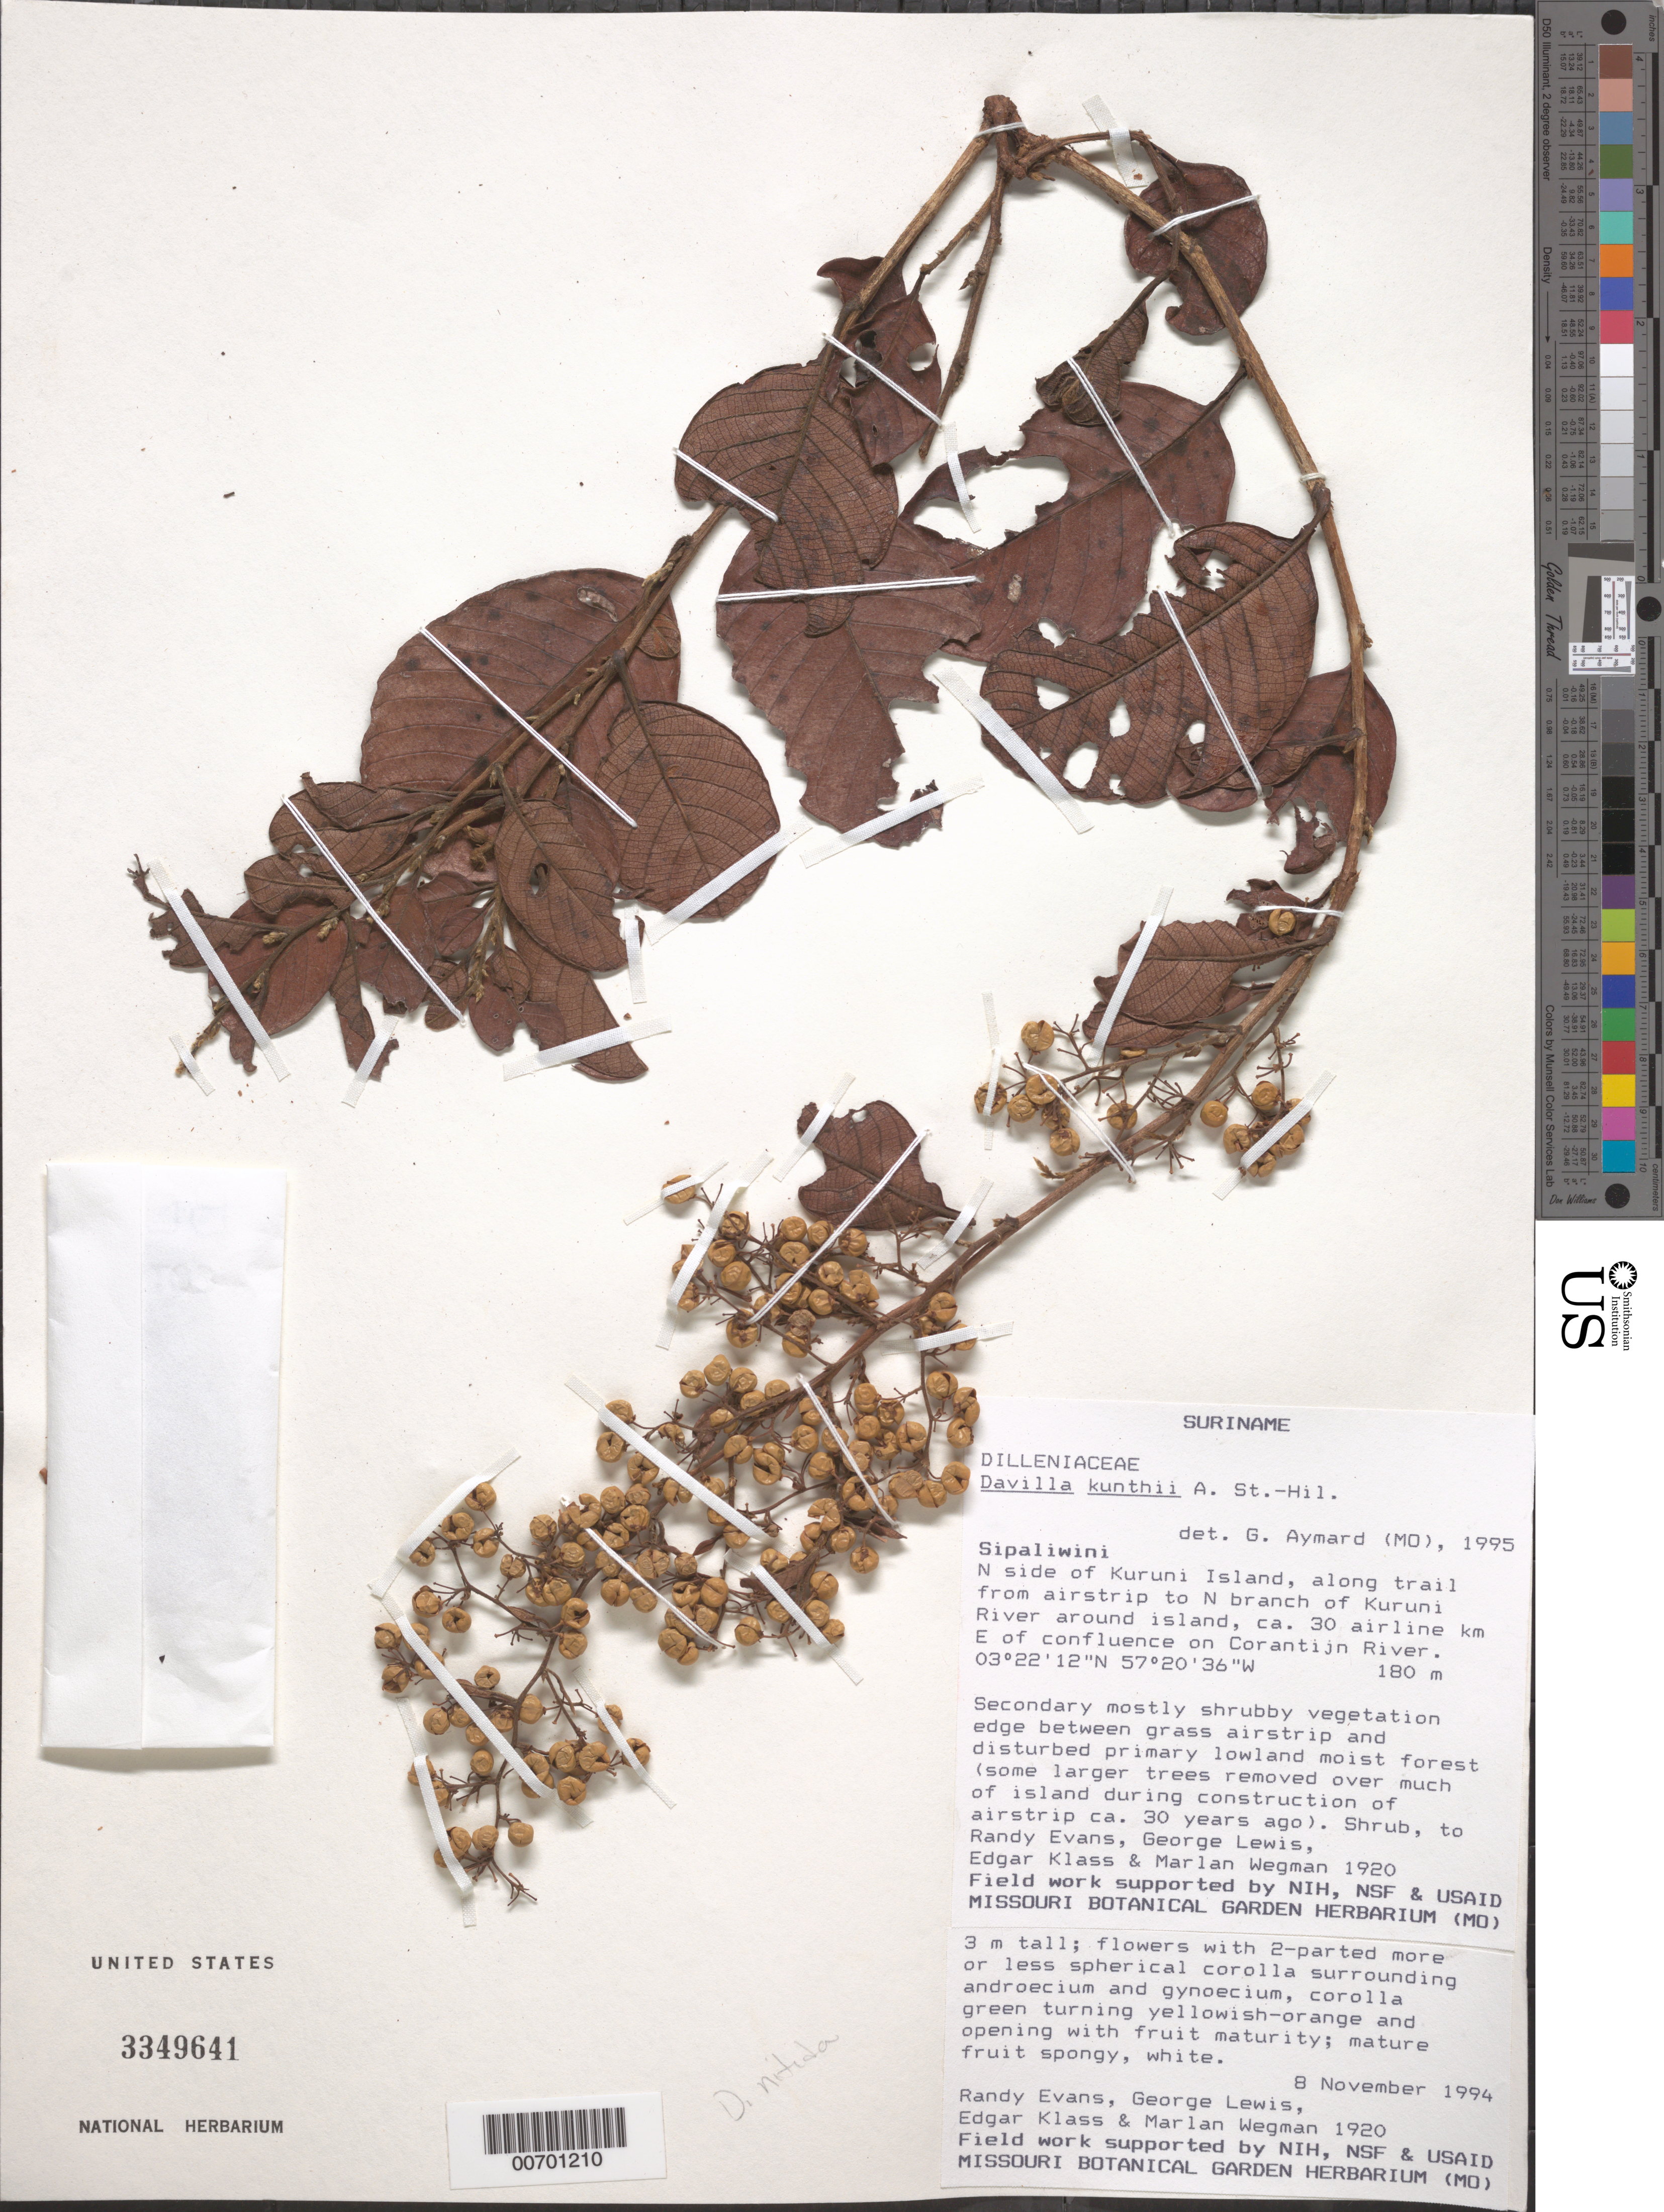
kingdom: Plantae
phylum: Tracheophyta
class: Magnoliopsida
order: Dilleniales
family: Dilleniaceae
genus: Davilla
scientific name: Davilla kunthii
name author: A. St.-Hil.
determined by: Aymard C., G. A., (PORT), Univ. Nac. Exp. de los Llanos Ezequiel Zamora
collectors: R. Evans, G. Lewis, E. Klass & M. Wegman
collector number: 1920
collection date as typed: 8-Nov-94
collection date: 1994-11-08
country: Suriname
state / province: Sipaliwini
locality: Kuruni Island, N side, E of trail from airstrip to N branch of Kuruni R., ca 30 airline km E of confluence on Corantijn R.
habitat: Secondary mostly shrubby vegetation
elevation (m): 180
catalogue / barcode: US 3349641